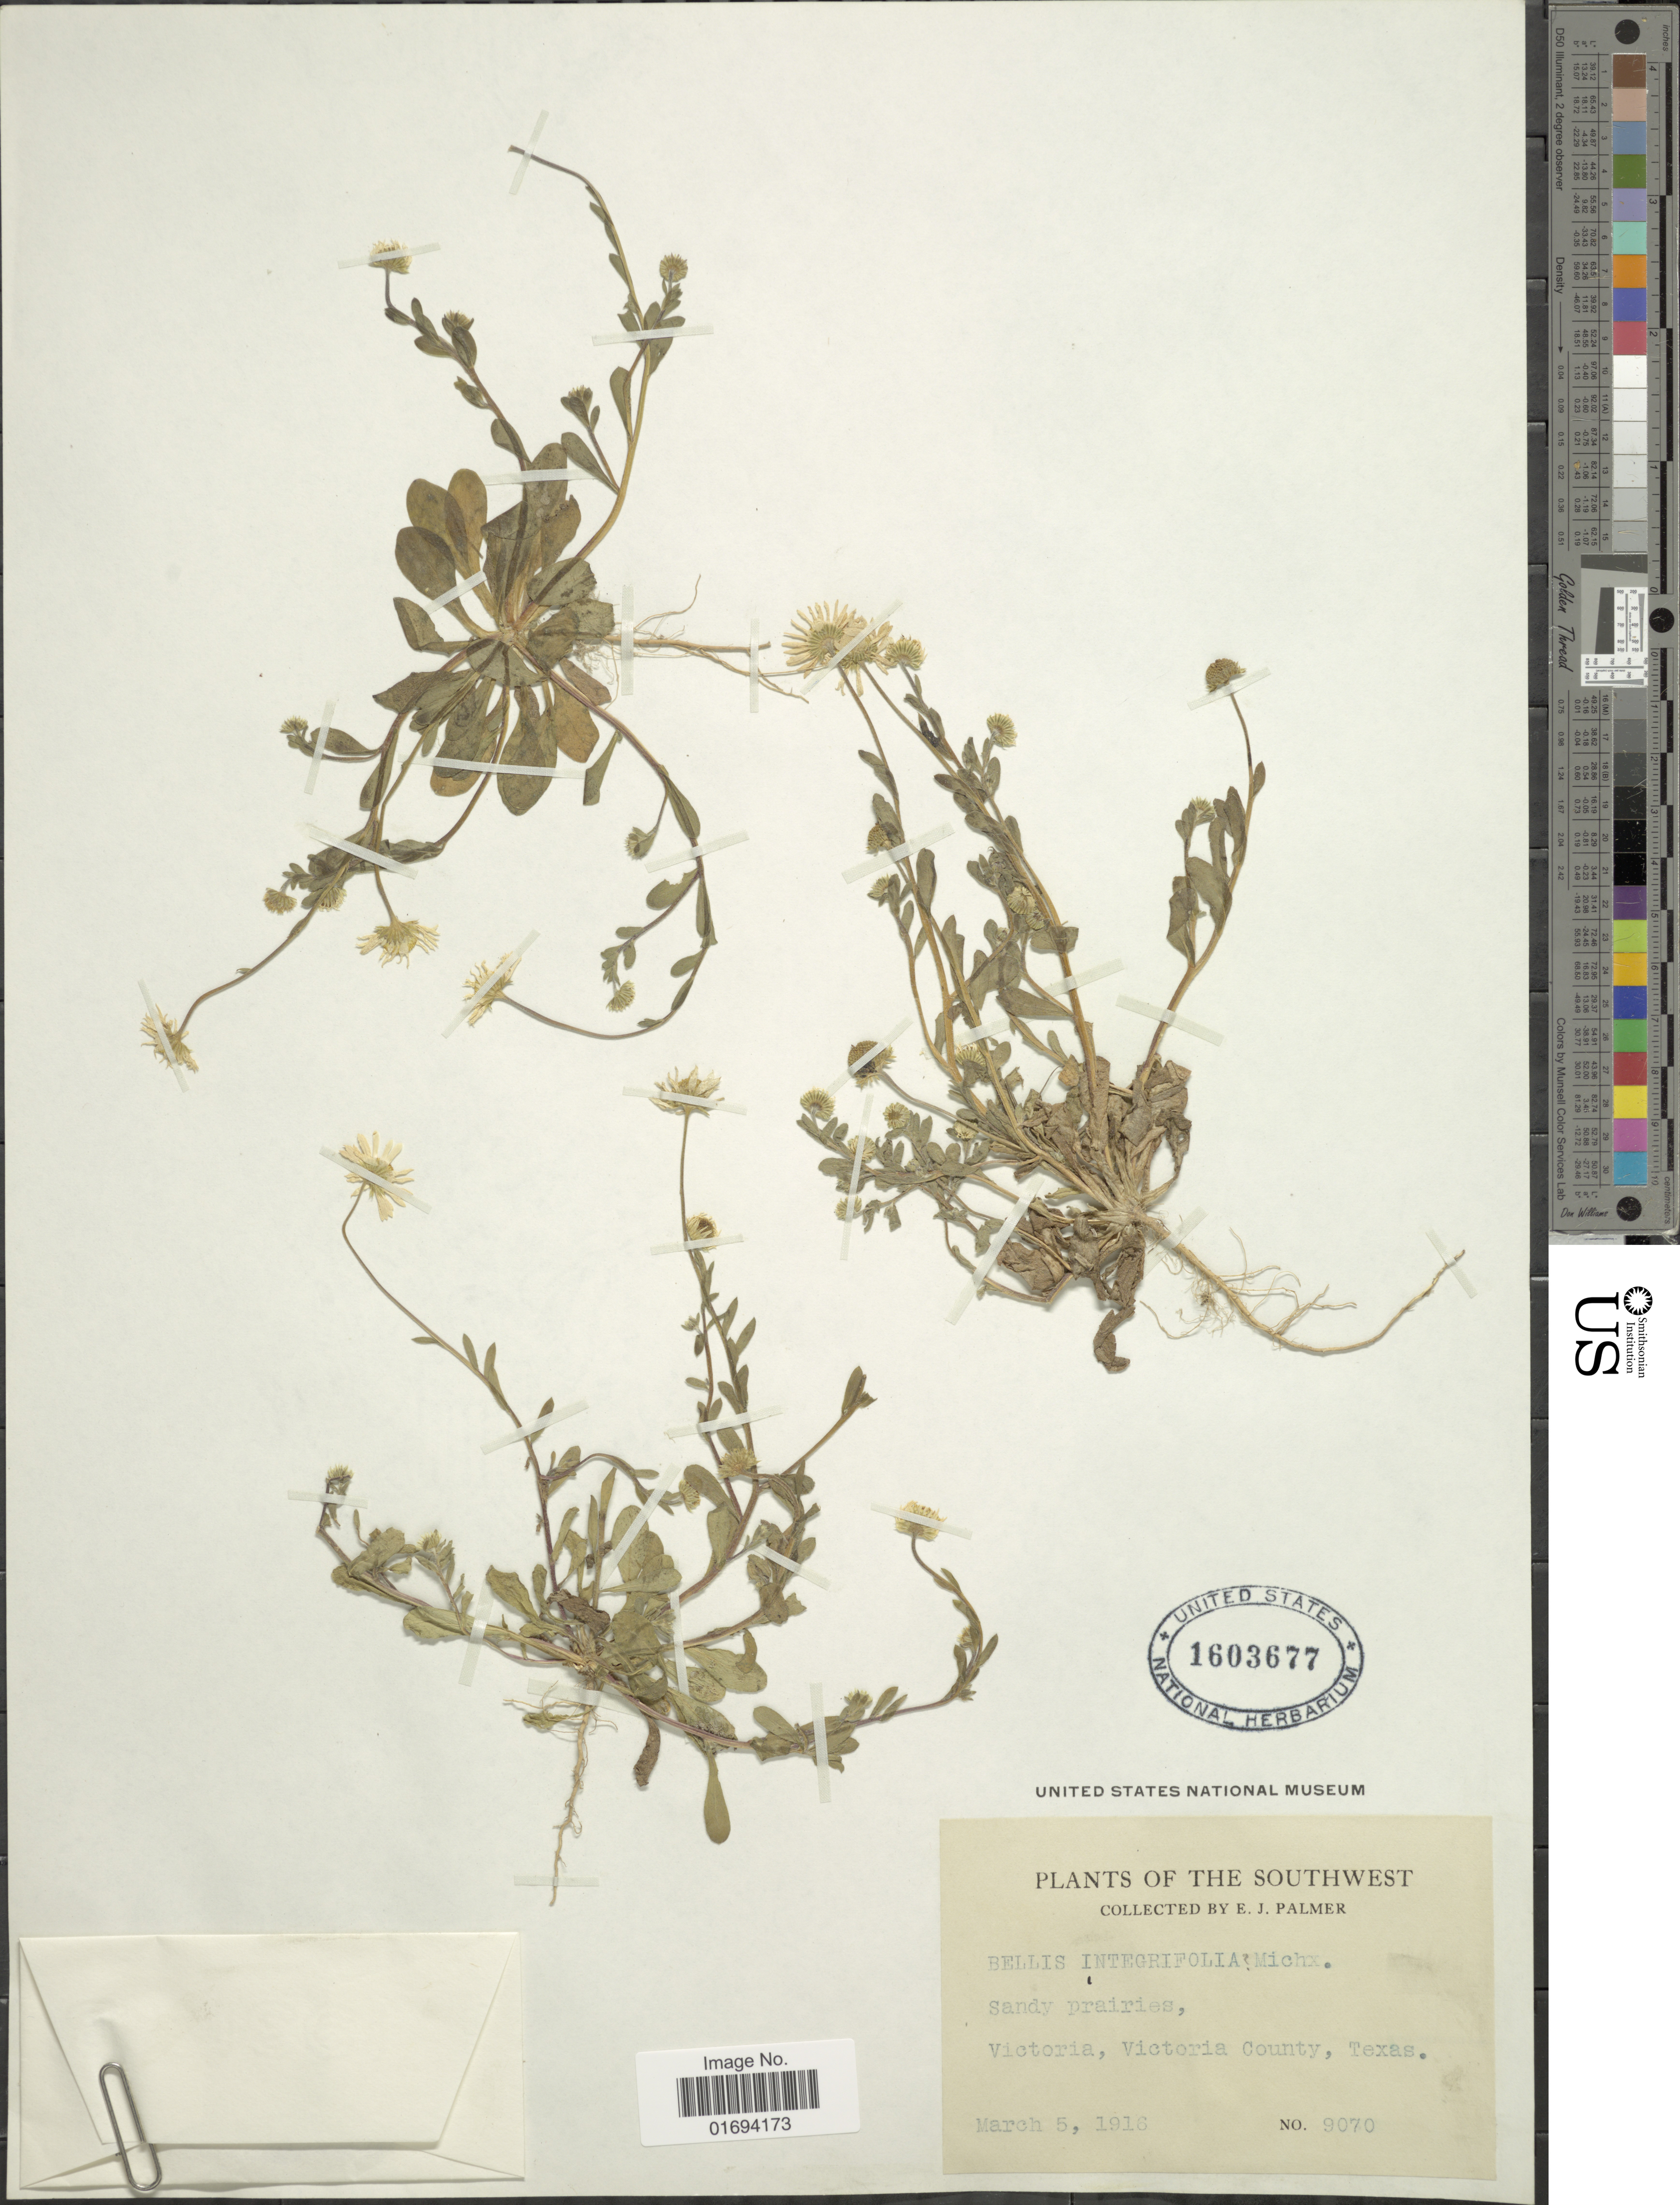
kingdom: Plantae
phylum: Tracheophyta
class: Magnoliopsida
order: Asterales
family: Asteraceae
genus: Astranthium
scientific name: Astranthium integrifolium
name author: (Michx.) Nutt.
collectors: E. J. Palmer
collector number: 9070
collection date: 1916-03-05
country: United States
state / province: Texas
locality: Southwest, Victoria, Victoria County, Texas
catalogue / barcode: US 1603677